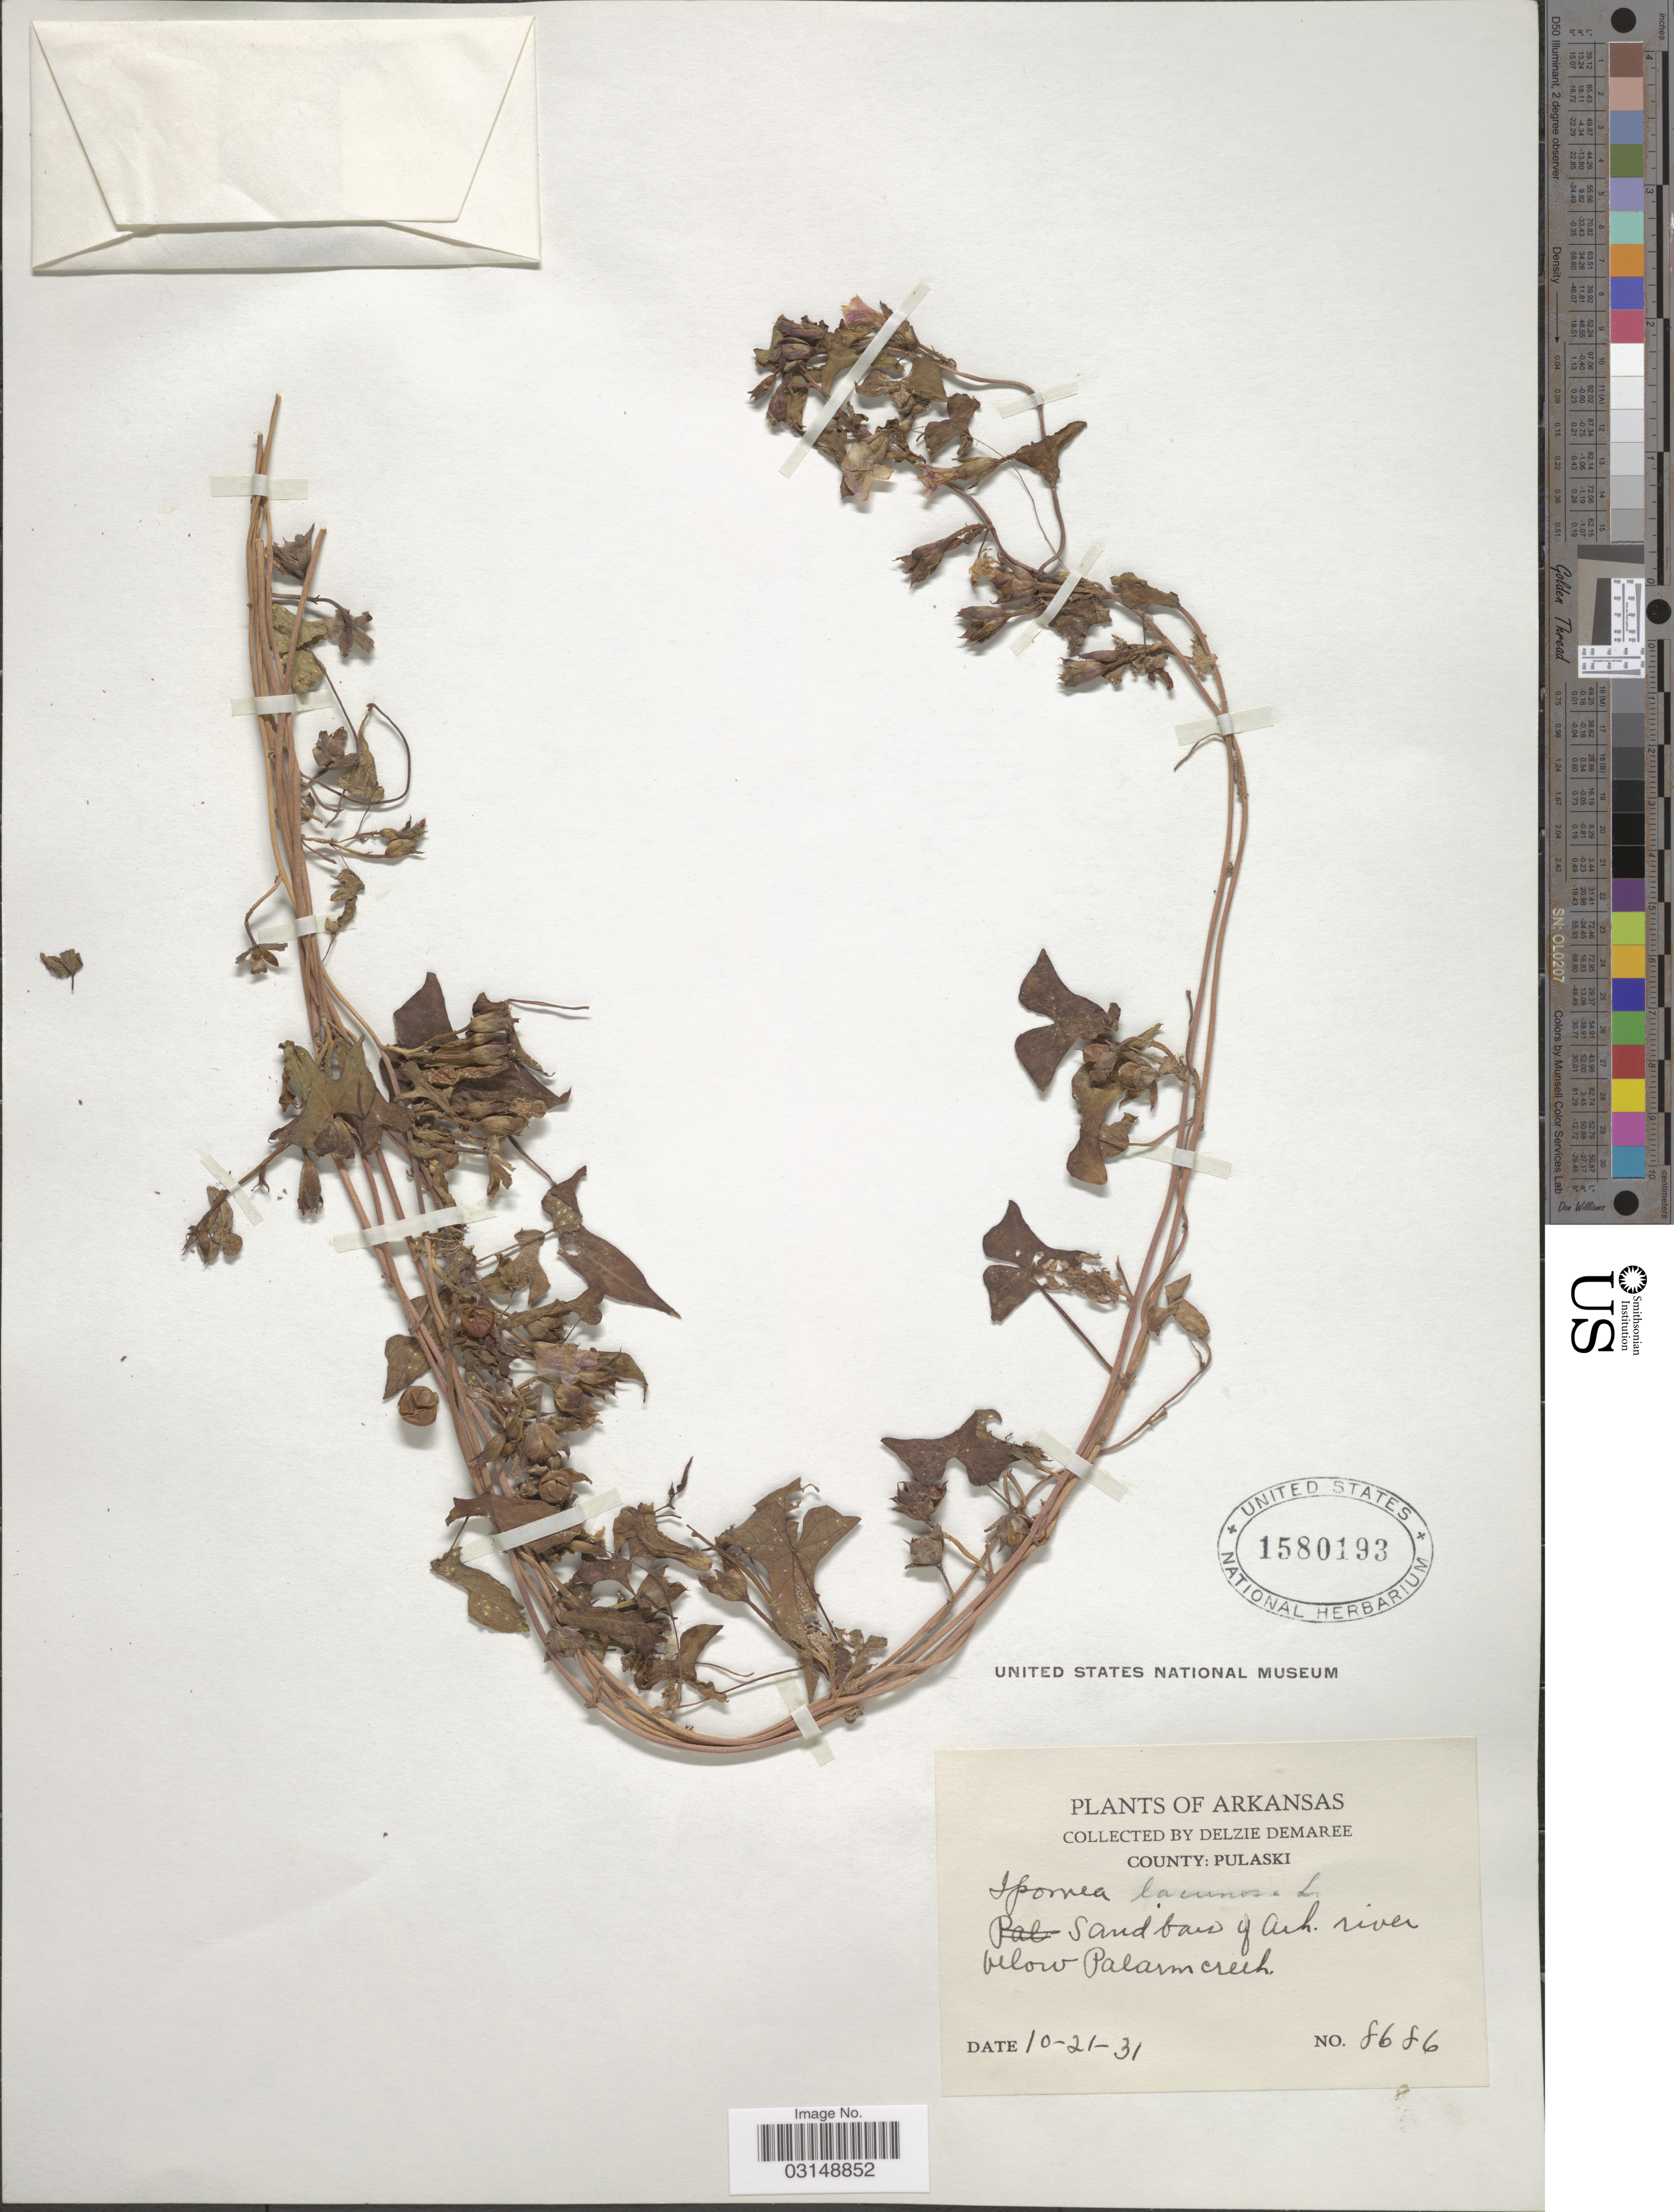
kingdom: Plantae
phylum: Tracheophyta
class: Magnoliopsida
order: Solanales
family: Convolvulaceae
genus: Ipomoea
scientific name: Ipomoea lacunosa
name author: L.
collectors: D. Demaree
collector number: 8686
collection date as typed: Transcribed d/m/y: 21/10/31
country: United States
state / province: Arkansas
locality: County: Pulaski. Sand bar of Ark. river below Palarm Creek.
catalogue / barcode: US 1580193